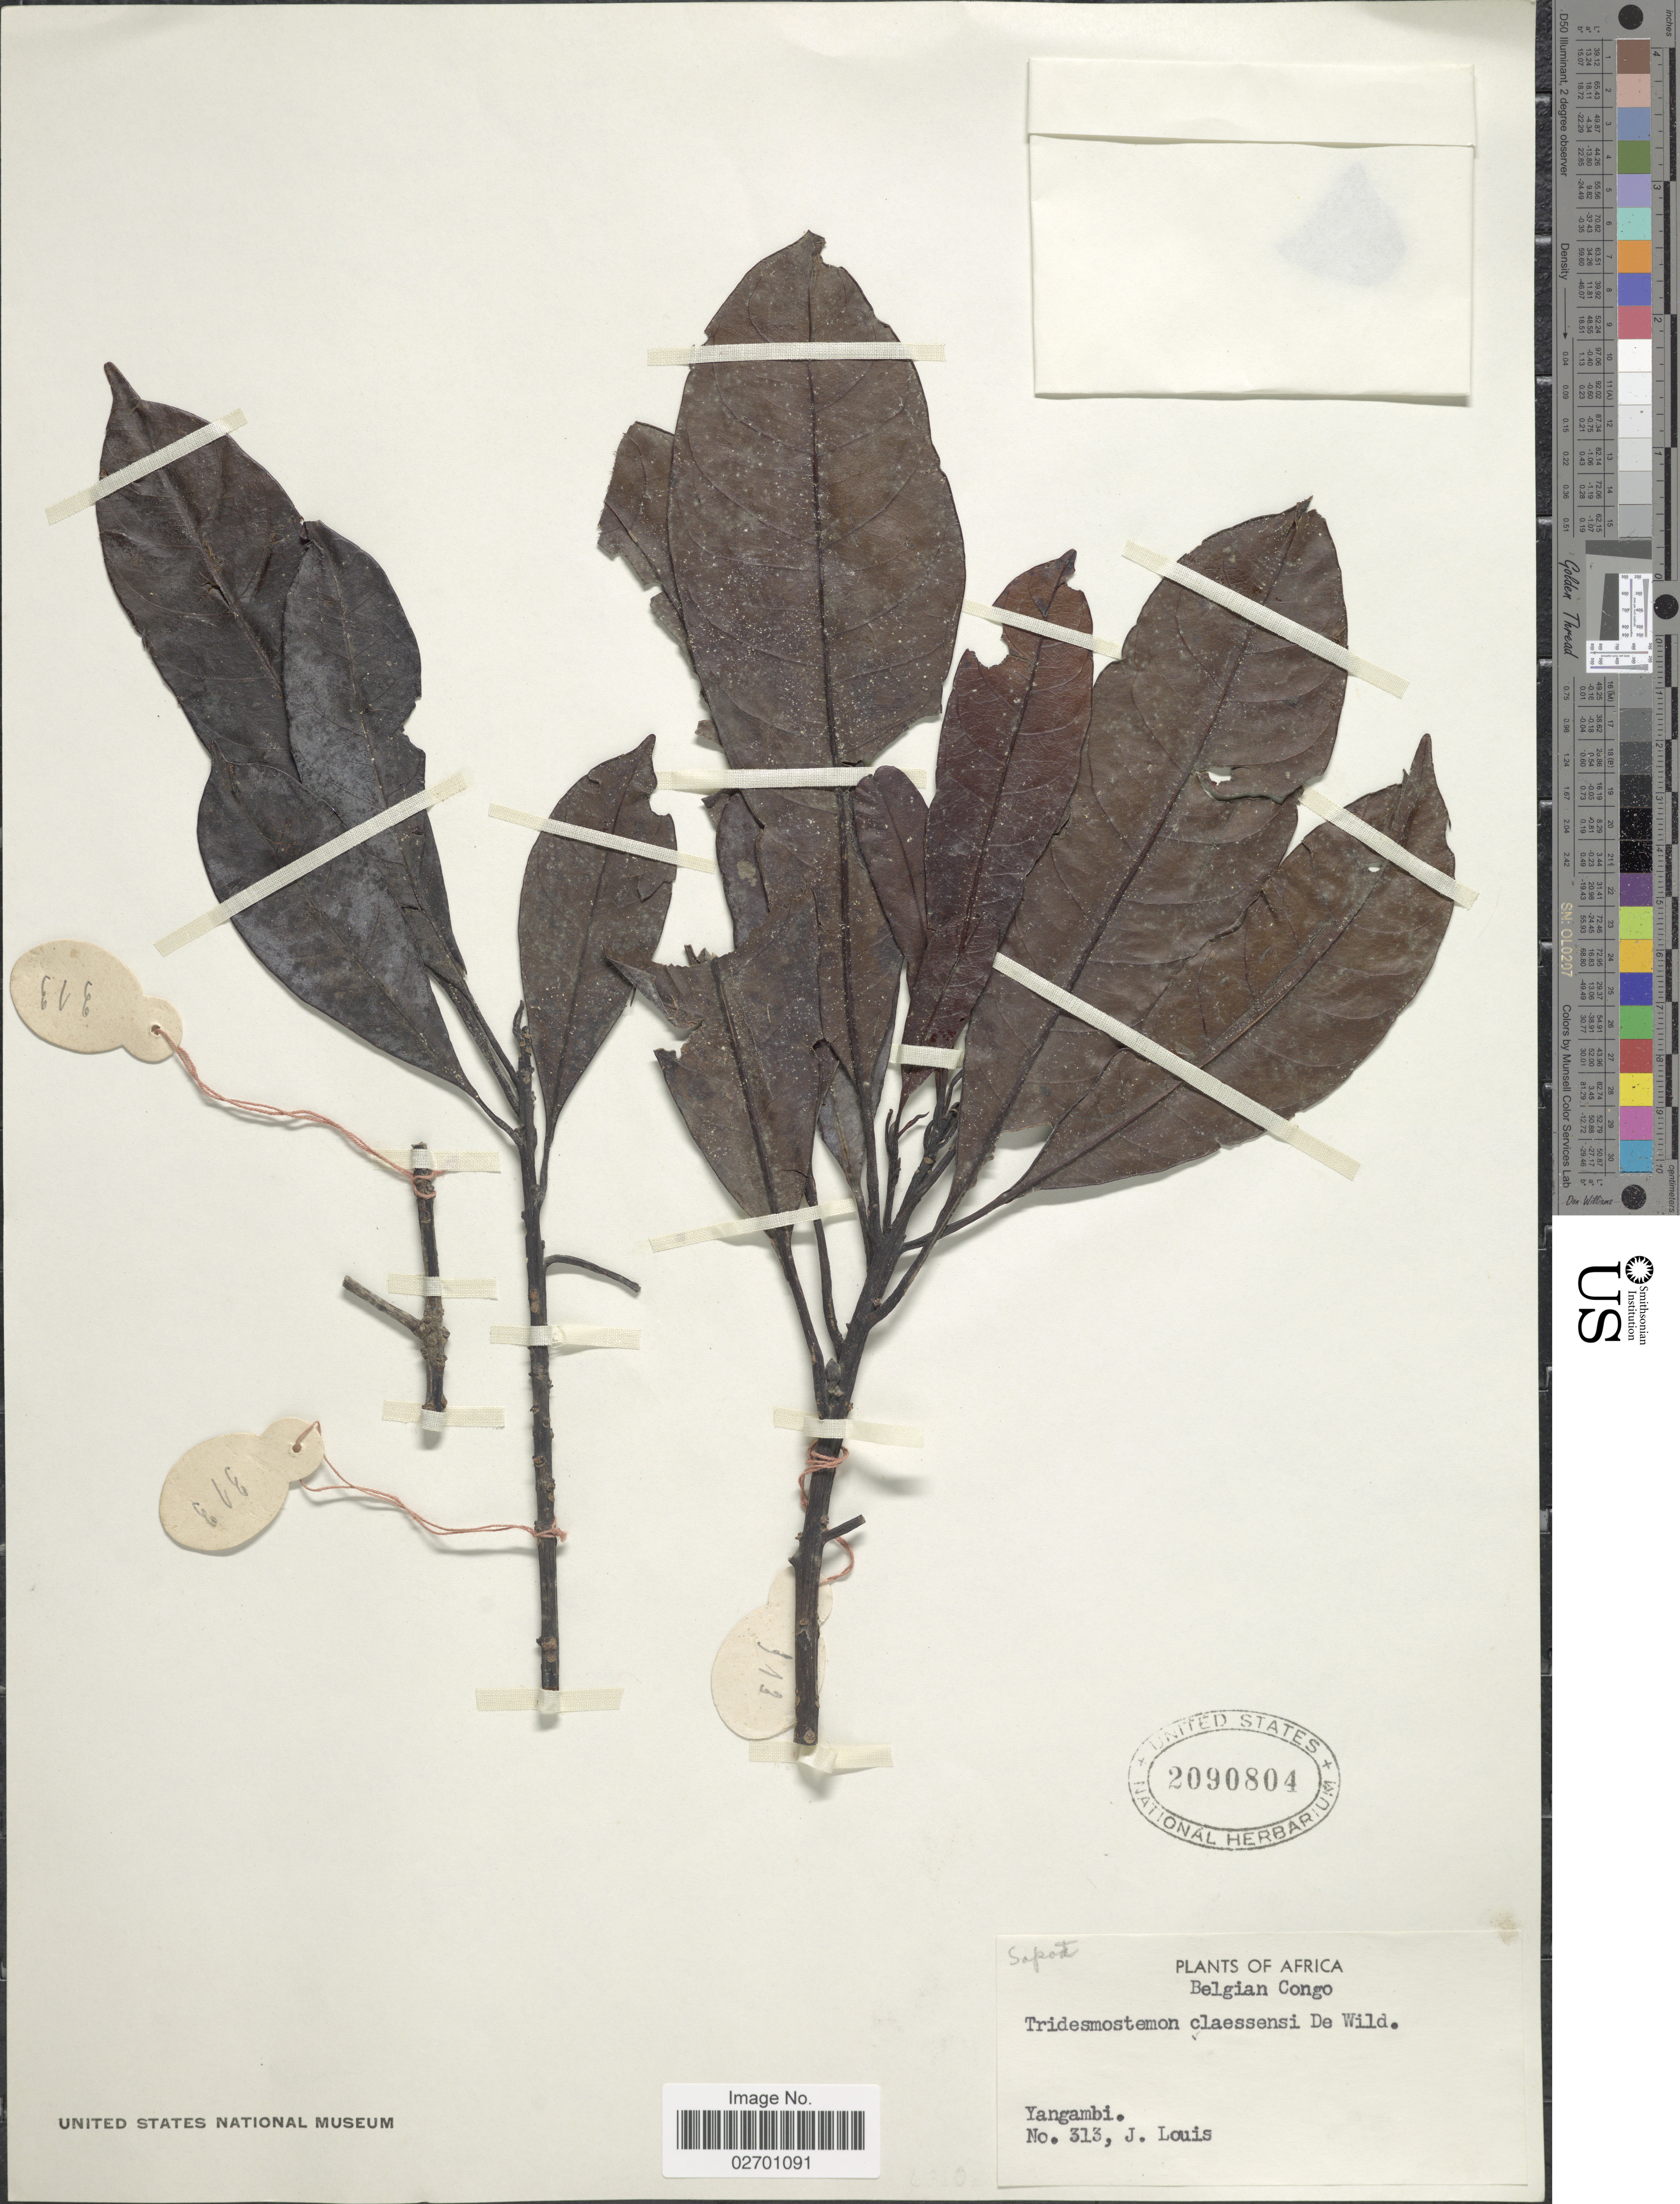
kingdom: Plantae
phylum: Tracheophyta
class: Magnoliopsida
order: Ericales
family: Sapotaceae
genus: Tridesmostemon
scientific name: Tridesmostemon claessensi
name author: De Wild.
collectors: J. Louis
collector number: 313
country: Congo, Democratic Republic of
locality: Belgian Congo. Yangambi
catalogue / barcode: US 2090804